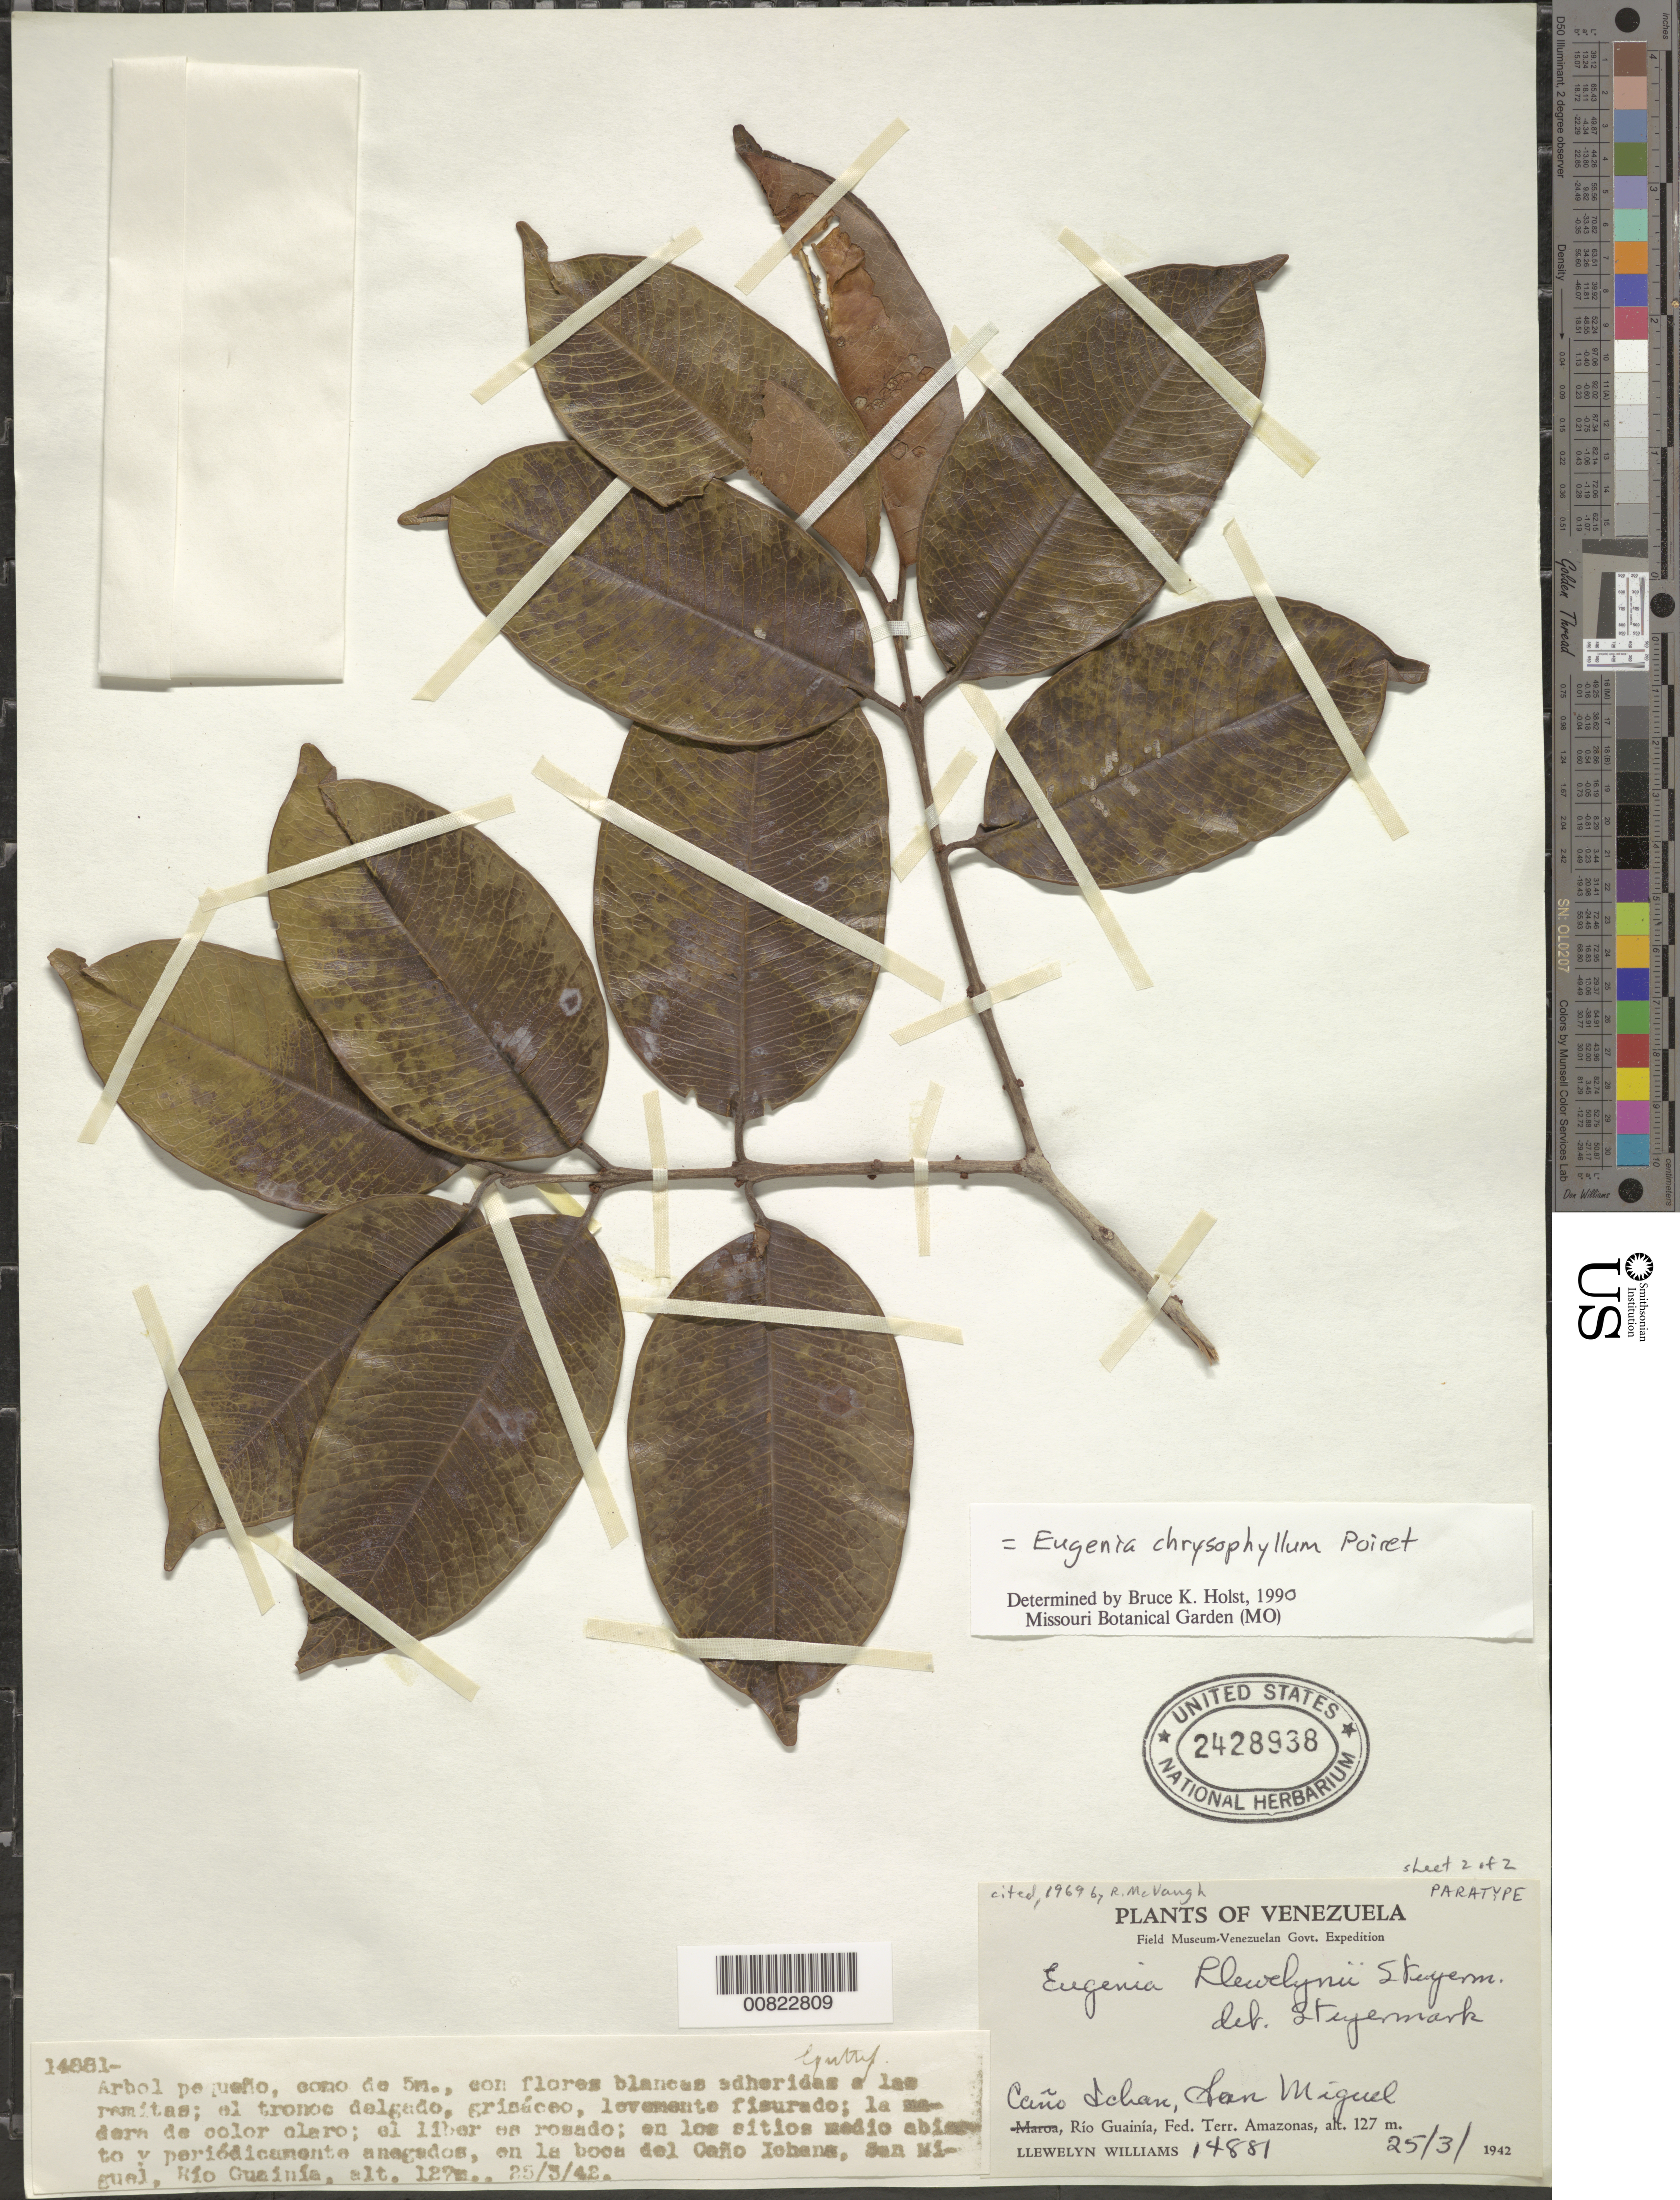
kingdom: Plantae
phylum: Tracheophyta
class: Magnoliopsida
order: Myrtales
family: Myrtaceae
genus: Eugenia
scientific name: Eugenia chrysophyllum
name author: Poir.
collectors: Ll. Williams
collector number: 14881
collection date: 1942-03-25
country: Venezuela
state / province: Amazonas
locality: Caño Ichan, San Miguel, Río Guainía, Fed. Terr. Amazonas.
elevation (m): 127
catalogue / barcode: US 2428938